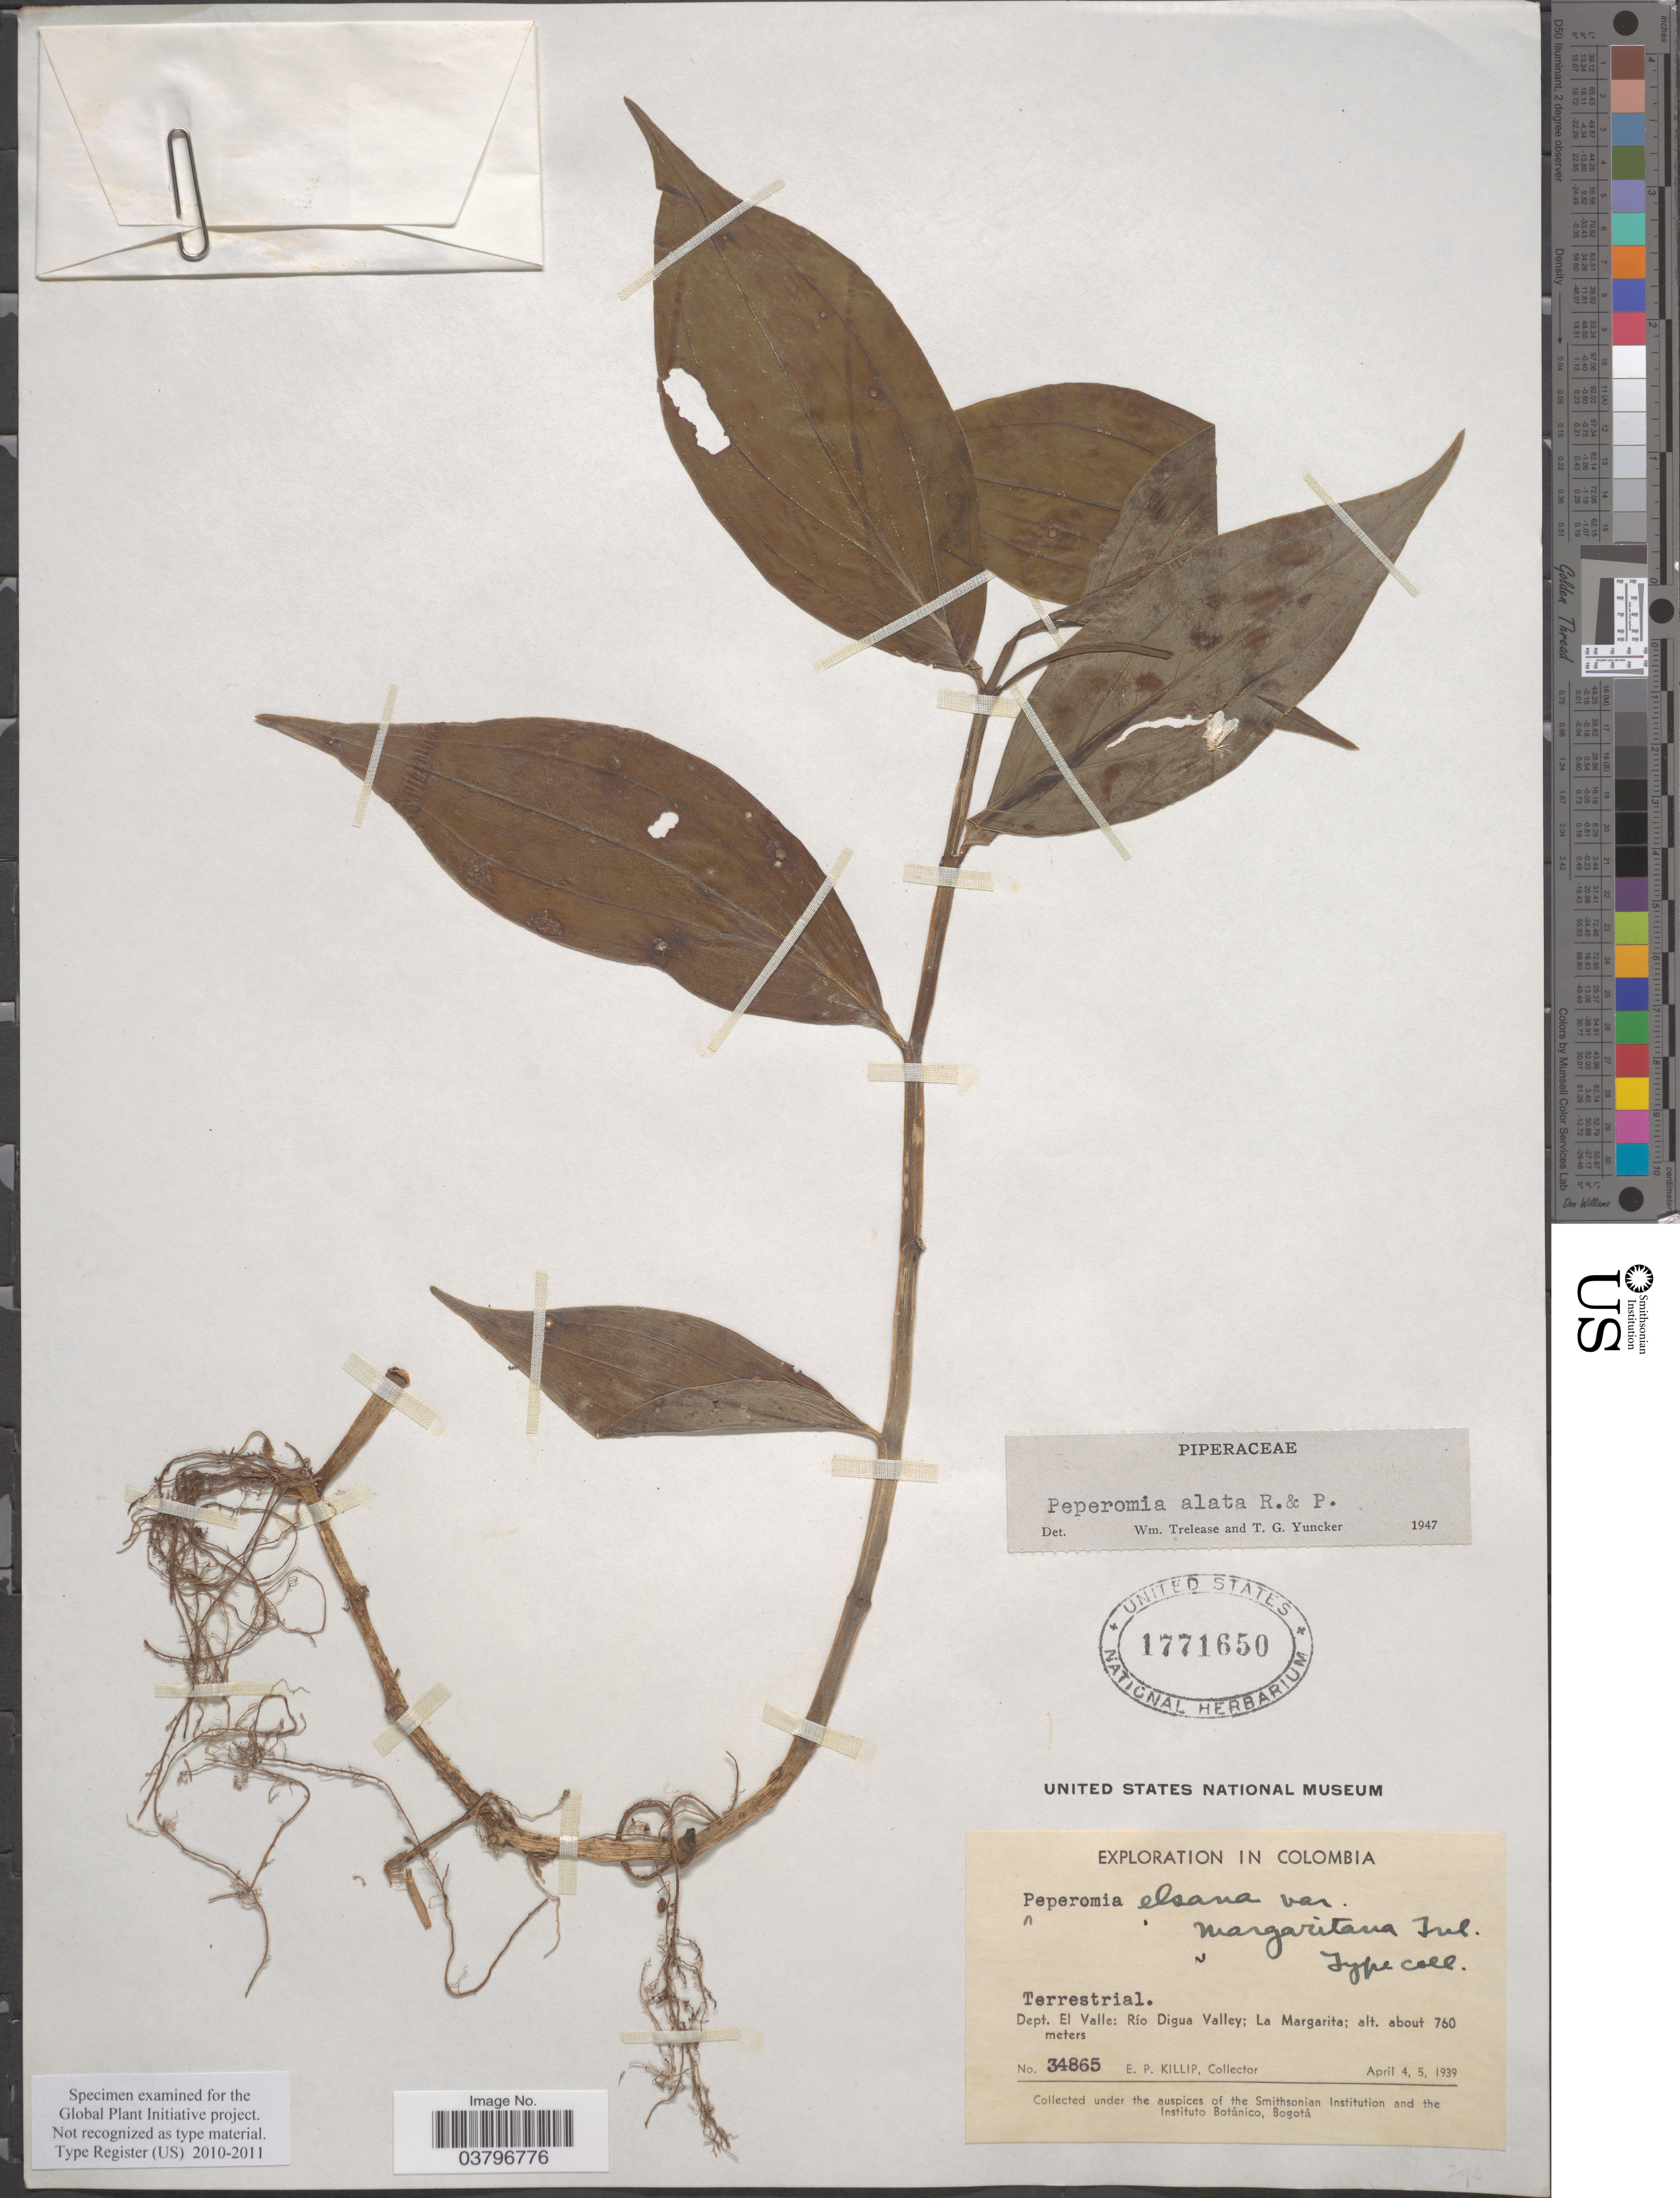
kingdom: Plantae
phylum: Tracheophyta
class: Magnoliopsida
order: Piperales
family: Piperaceae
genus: Peperomia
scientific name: Peperomia crispipetiola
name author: Trel.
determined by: Jiménez, José Estaban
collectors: E. P. Killip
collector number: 34865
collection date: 1939-04-04/1939-04-05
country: Colombia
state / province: Valle del Cauca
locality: Dept. El Valle: Río Digua Valley; La Margarita.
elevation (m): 760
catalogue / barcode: US 1771650